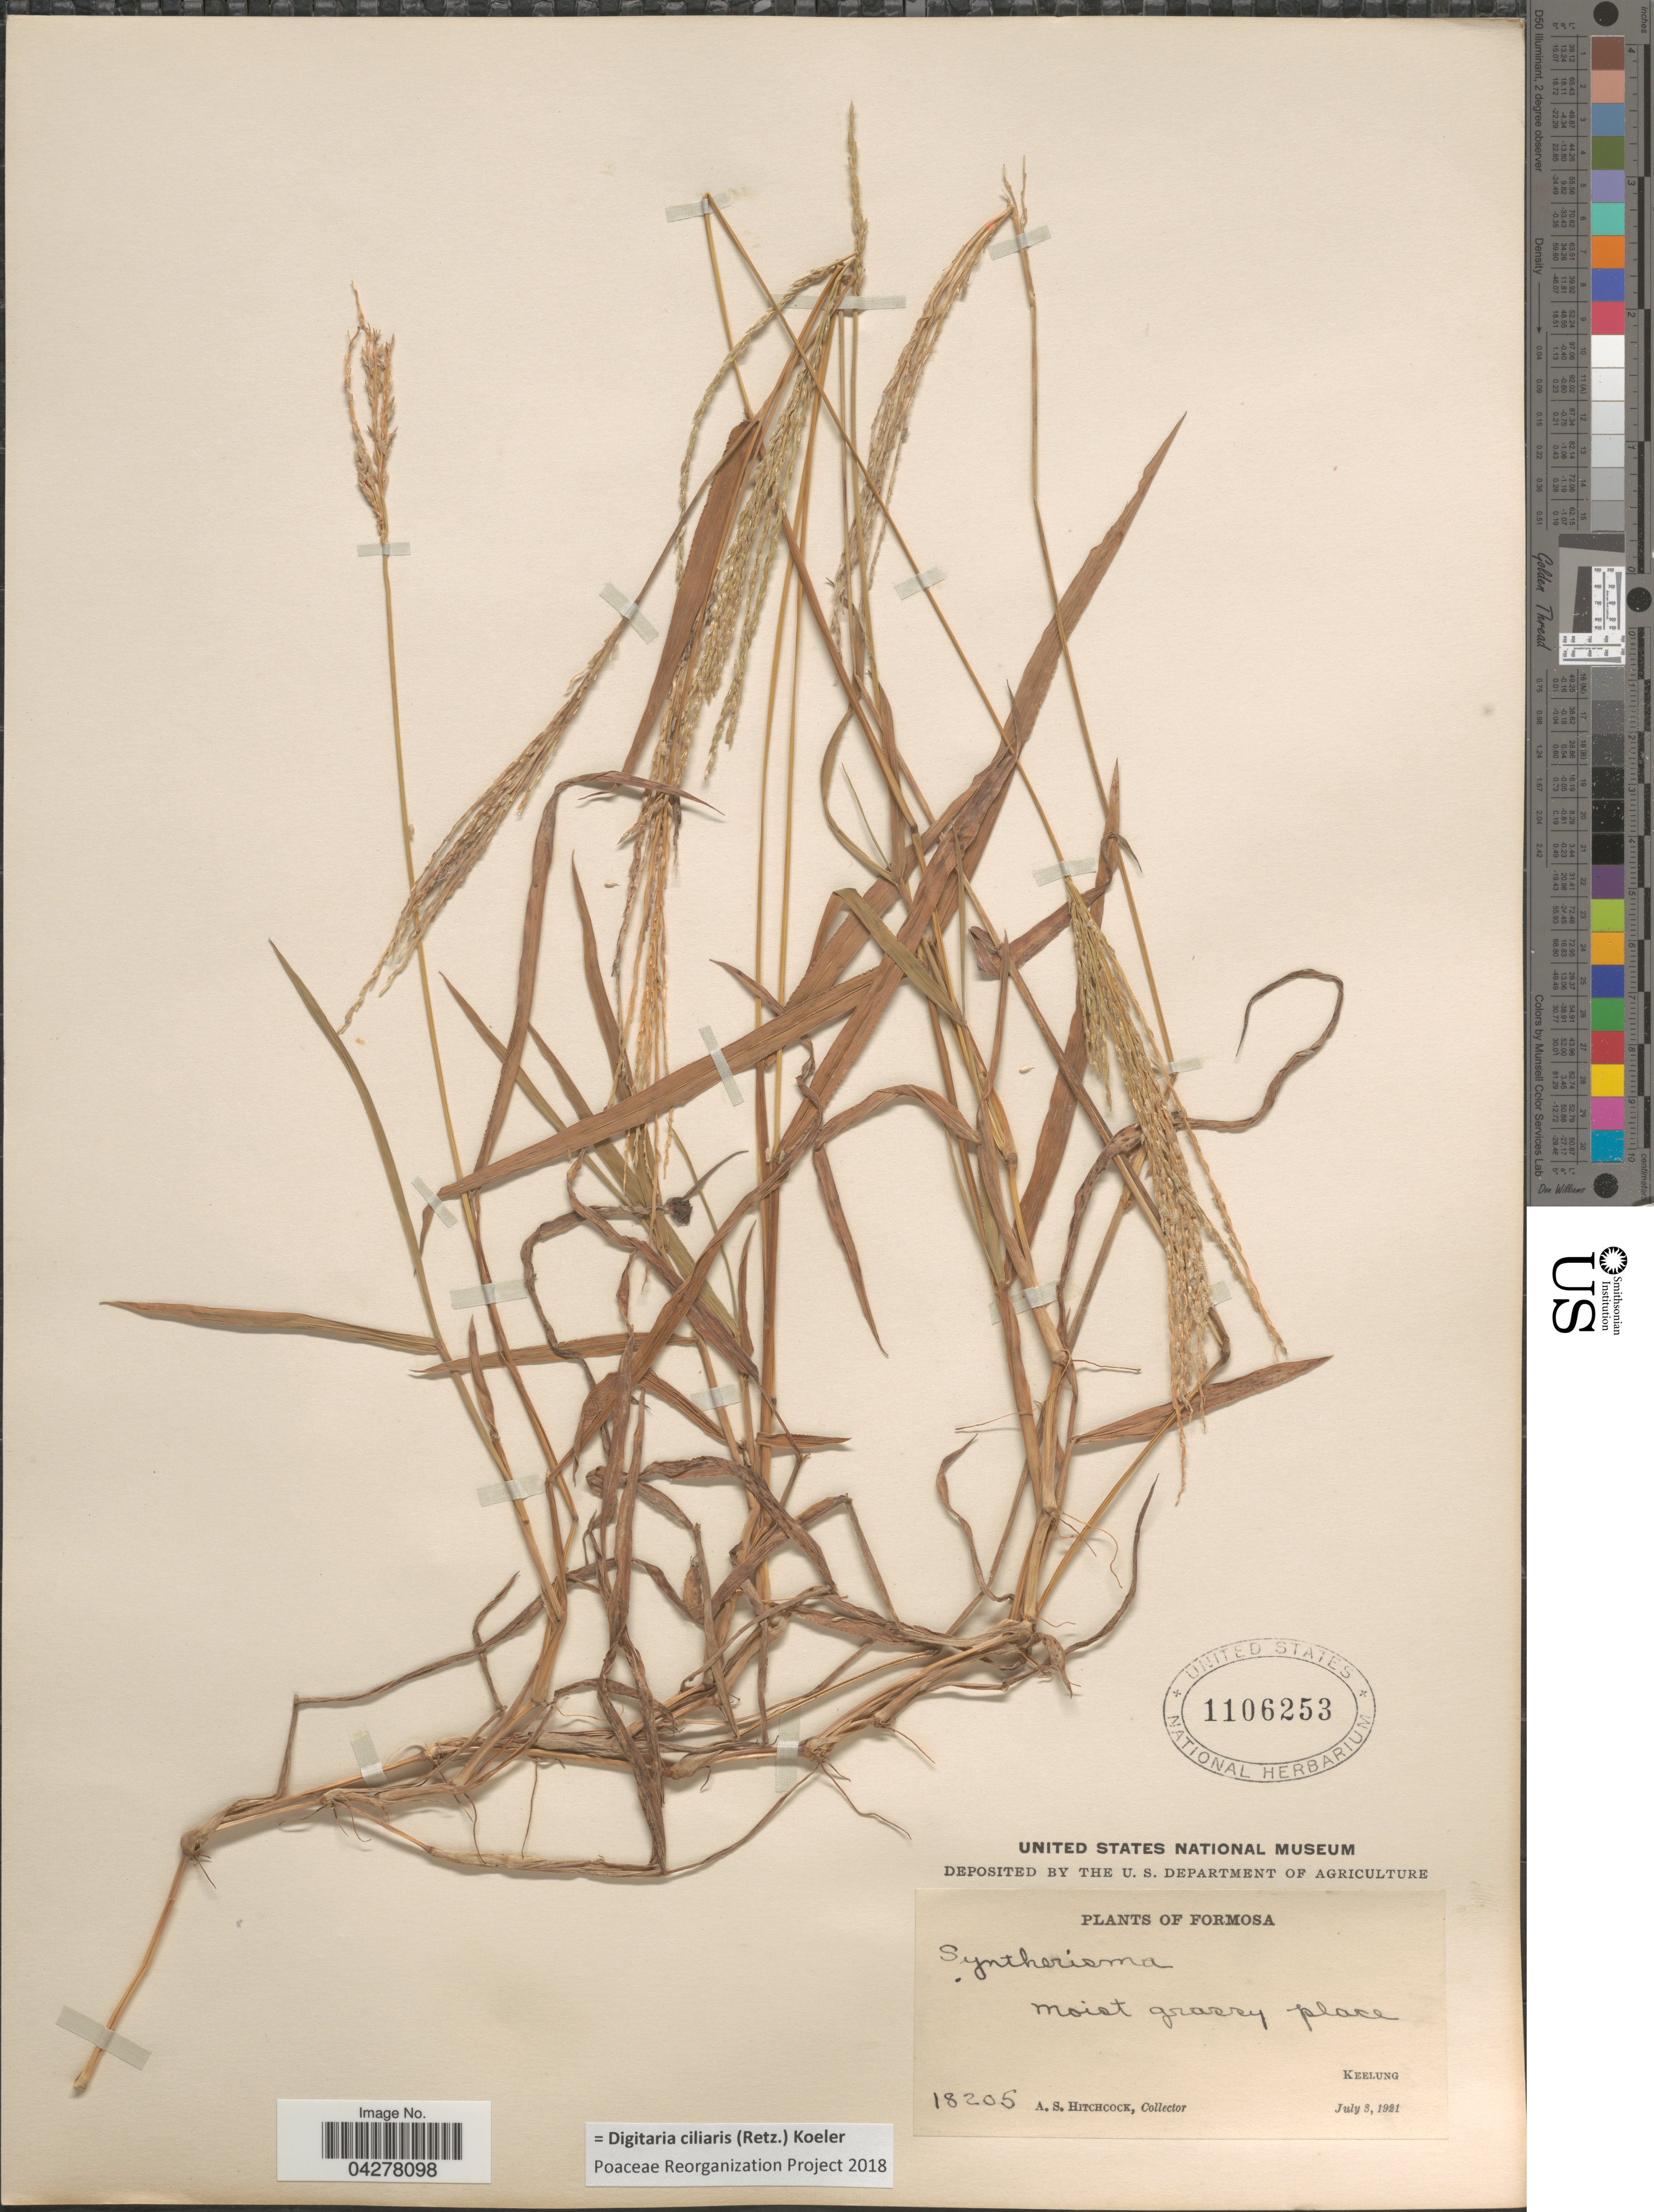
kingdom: Plantae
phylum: Tracheophyta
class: Liliopsida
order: Poales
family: Poaceae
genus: Digitaria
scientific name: Digitaria ciliaris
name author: (Retz.) Koeler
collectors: A. S. Hitchcock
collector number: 18205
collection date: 1921-07-03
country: Taiwan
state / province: Keelung City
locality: Formosa. Moist grassy place. Keelung.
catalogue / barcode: US 1106253